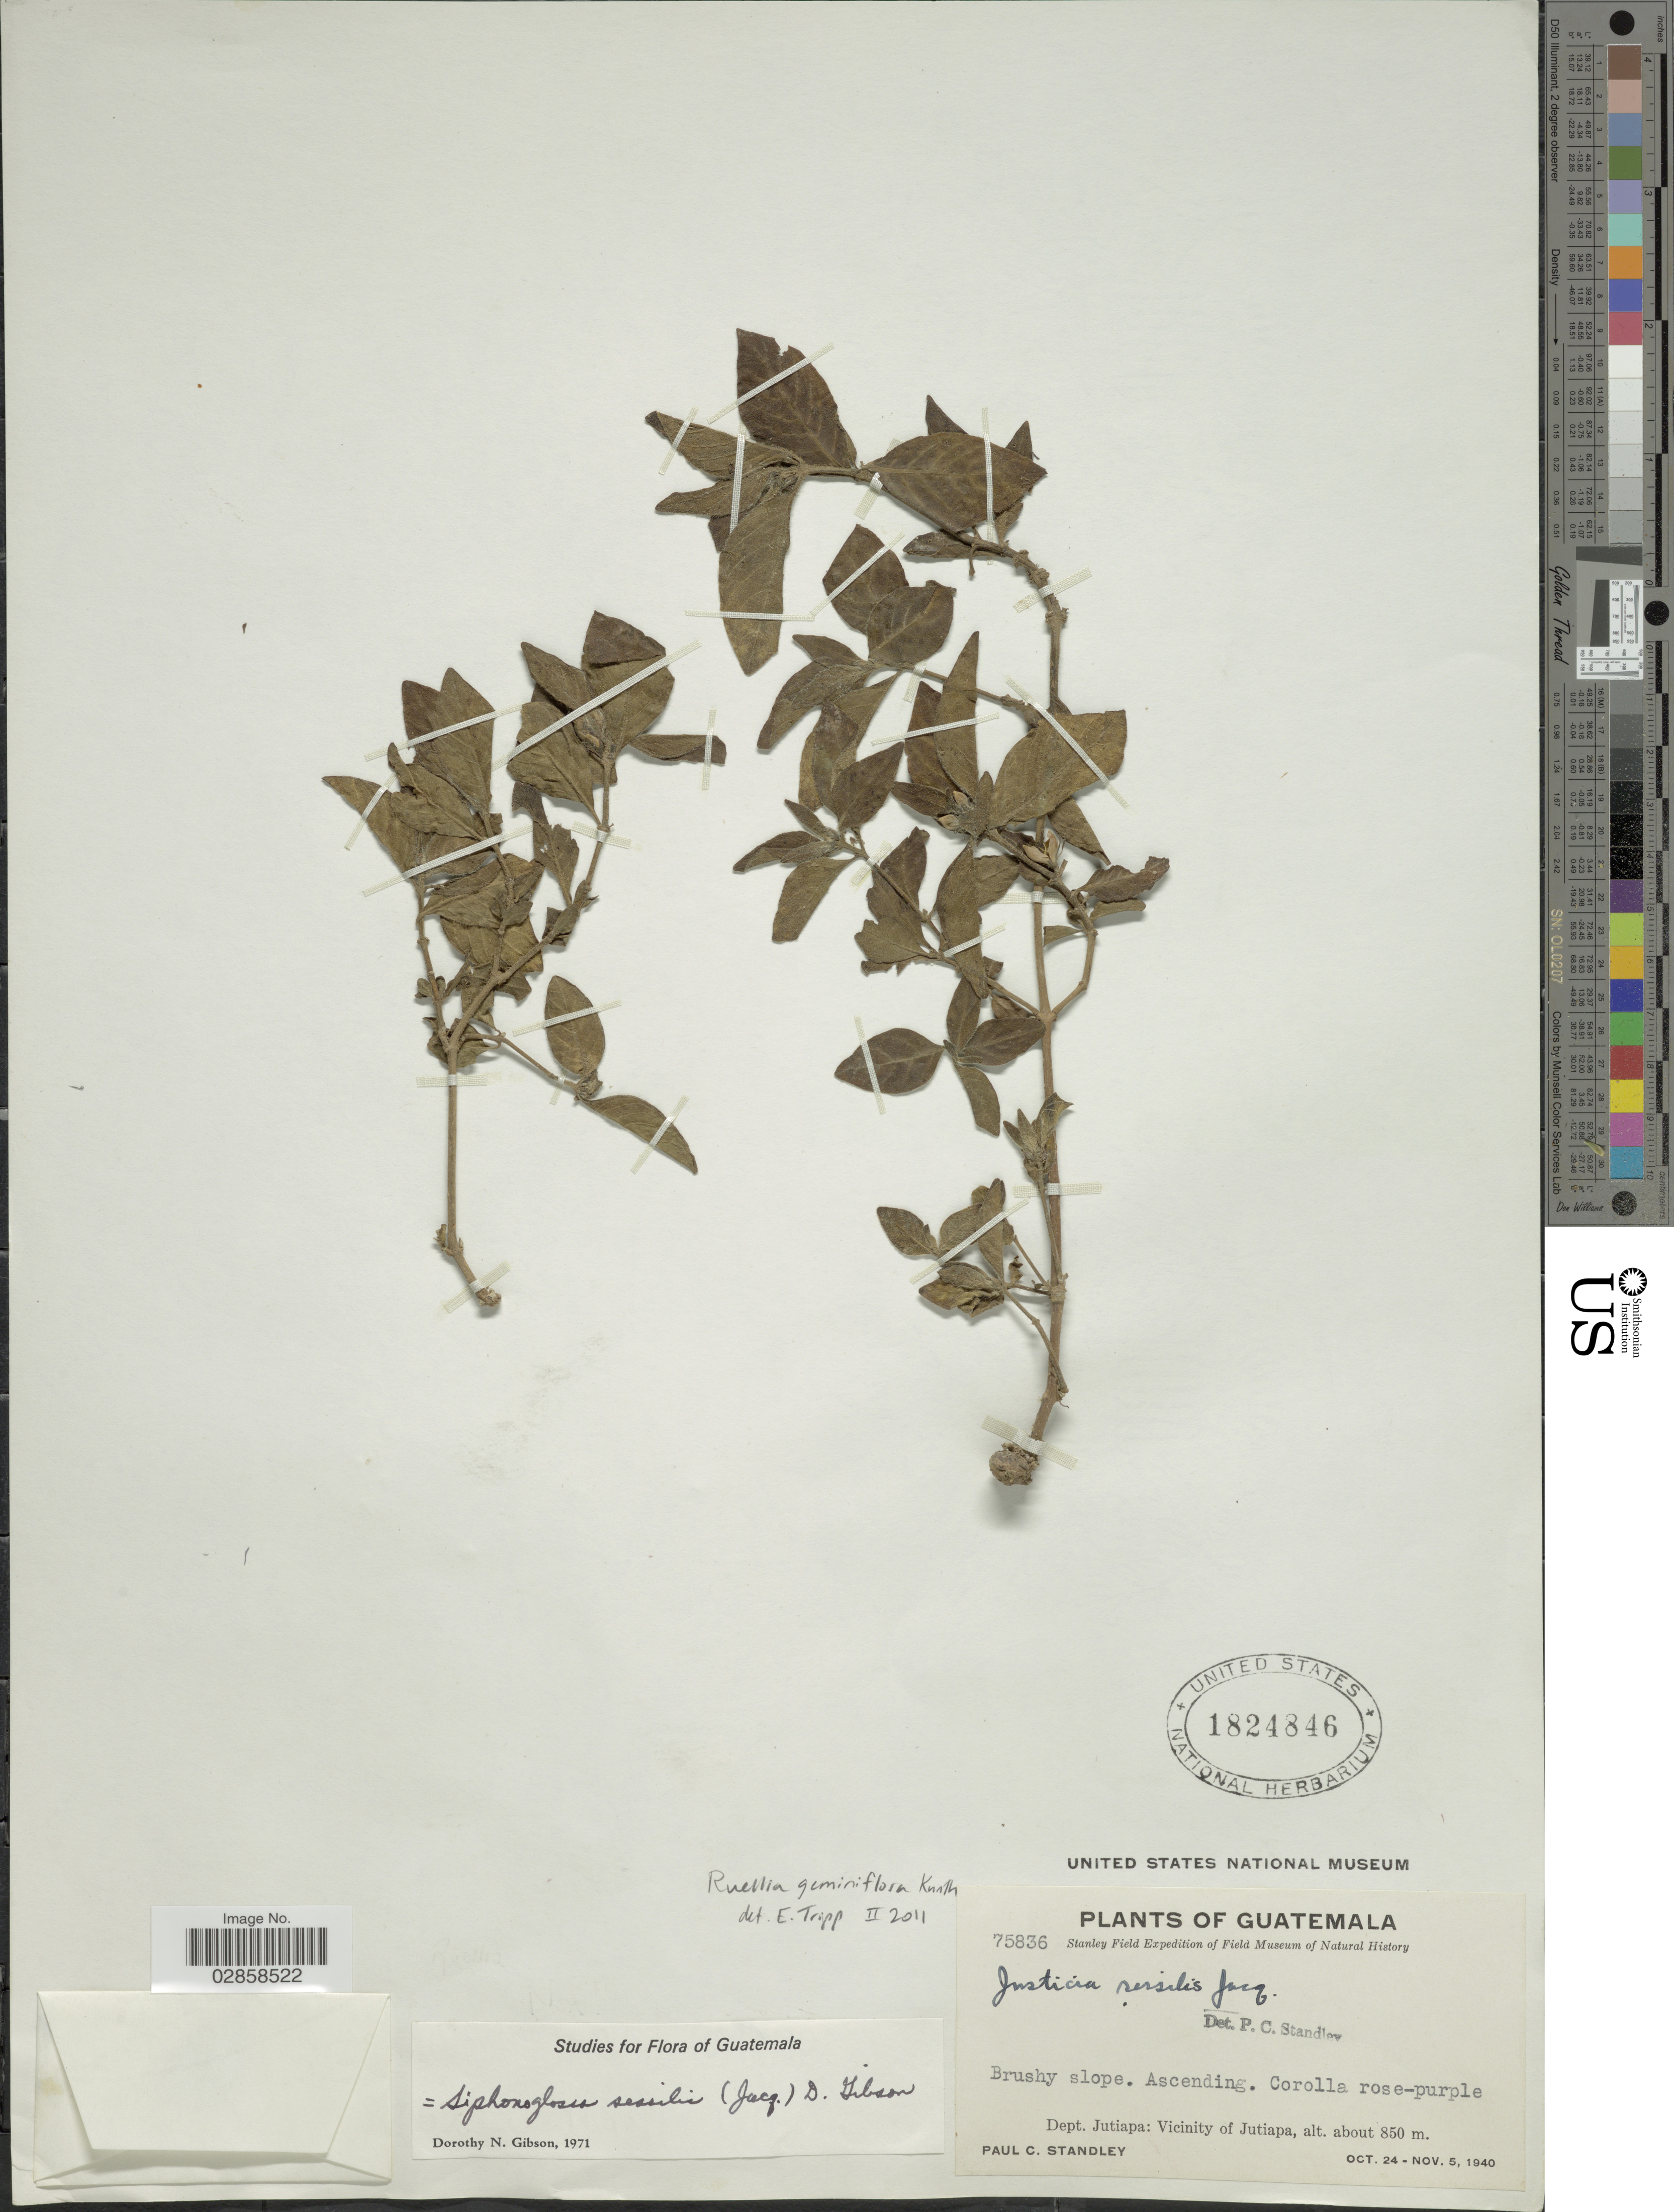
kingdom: Plantae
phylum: Tracheophyta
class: Magnoliopsida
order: Lamiales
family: Acanthaceae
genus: Ruellia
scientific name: Ruellia geminiflora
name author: Kunth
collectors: P. C. Standley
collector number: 75836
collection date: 1940-10-24/1940-11-05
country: Guatemala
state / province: Jutiapa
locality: Dept. Jutiapa: Vicinity of Jutiapa.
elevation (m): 850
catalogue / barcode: US 1824846